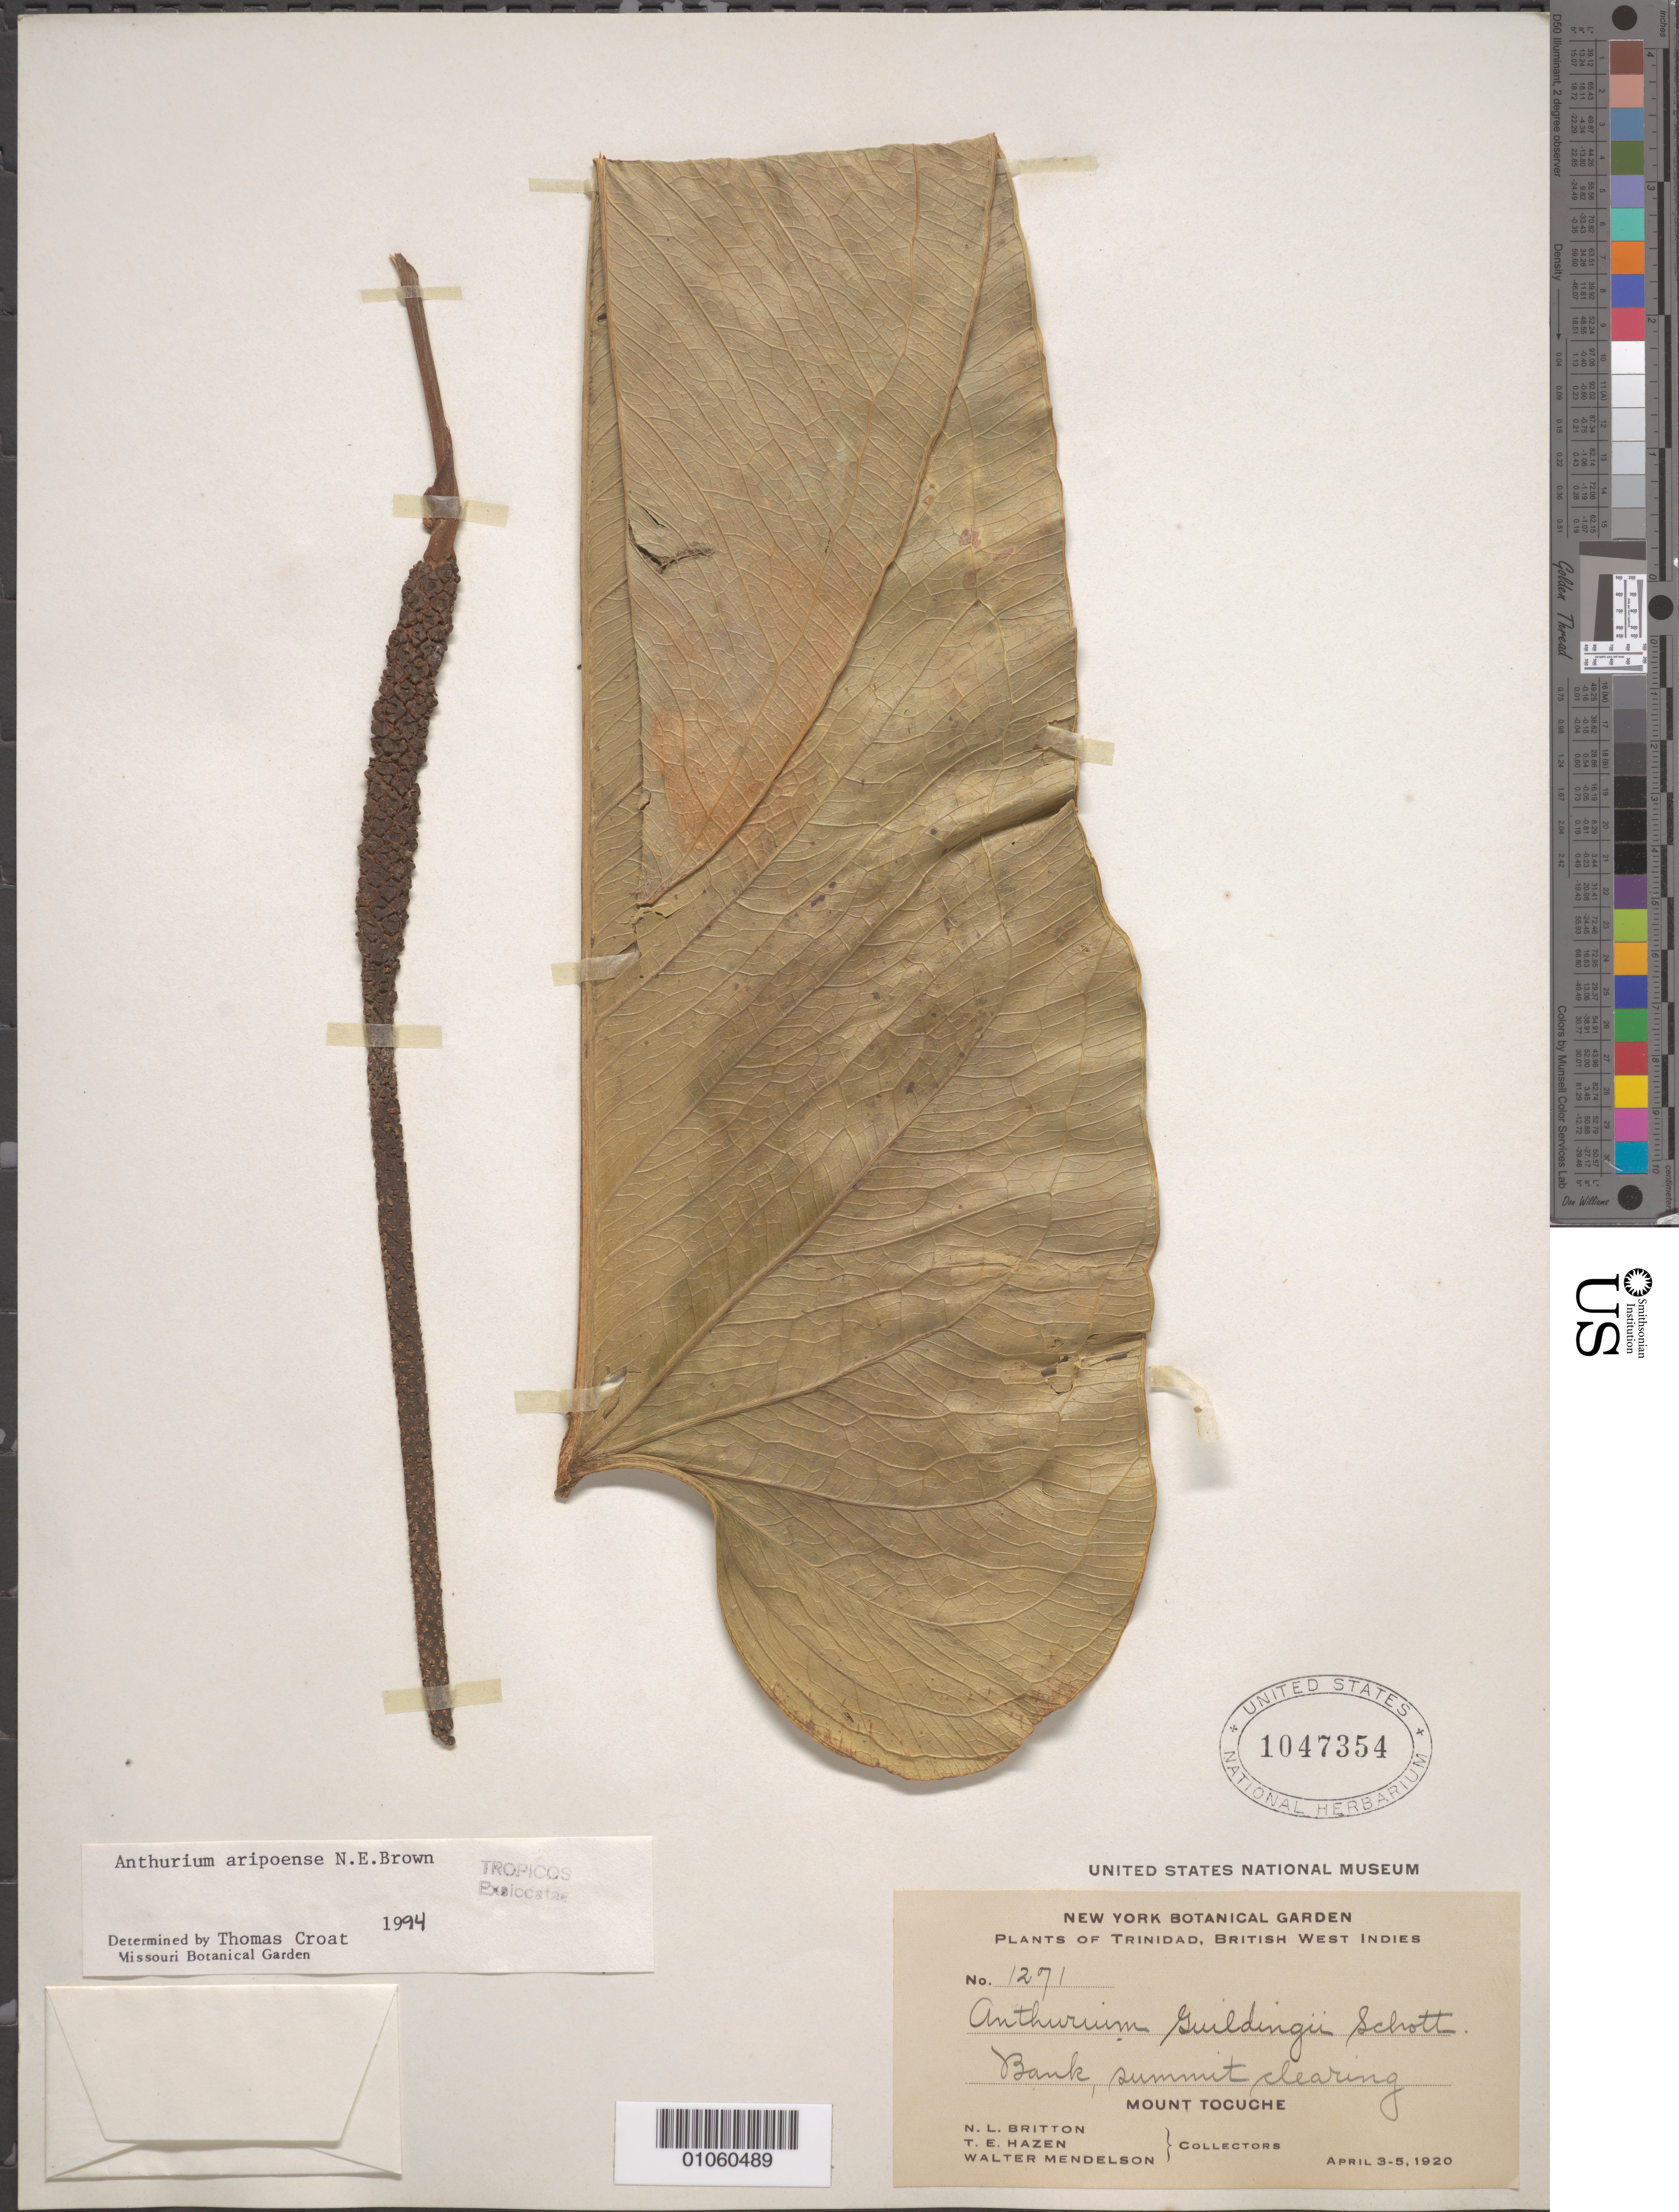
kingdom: Plantae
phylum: Tracheophyta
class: Liliopsida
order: Alismatales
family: Araceae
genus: Anthurium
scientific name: Anthurium aripoense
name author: N.E. Br.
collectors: N. Britton, T. E. Hazen & W. Mendelson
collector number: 1271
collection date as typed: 03 Apr 1920 to 05 Apr 1920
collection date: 1920-04-03/1920-04-05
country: Trinidad and Tobago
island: Trinidad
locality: Mount Tocuche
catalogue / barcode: US 1047354